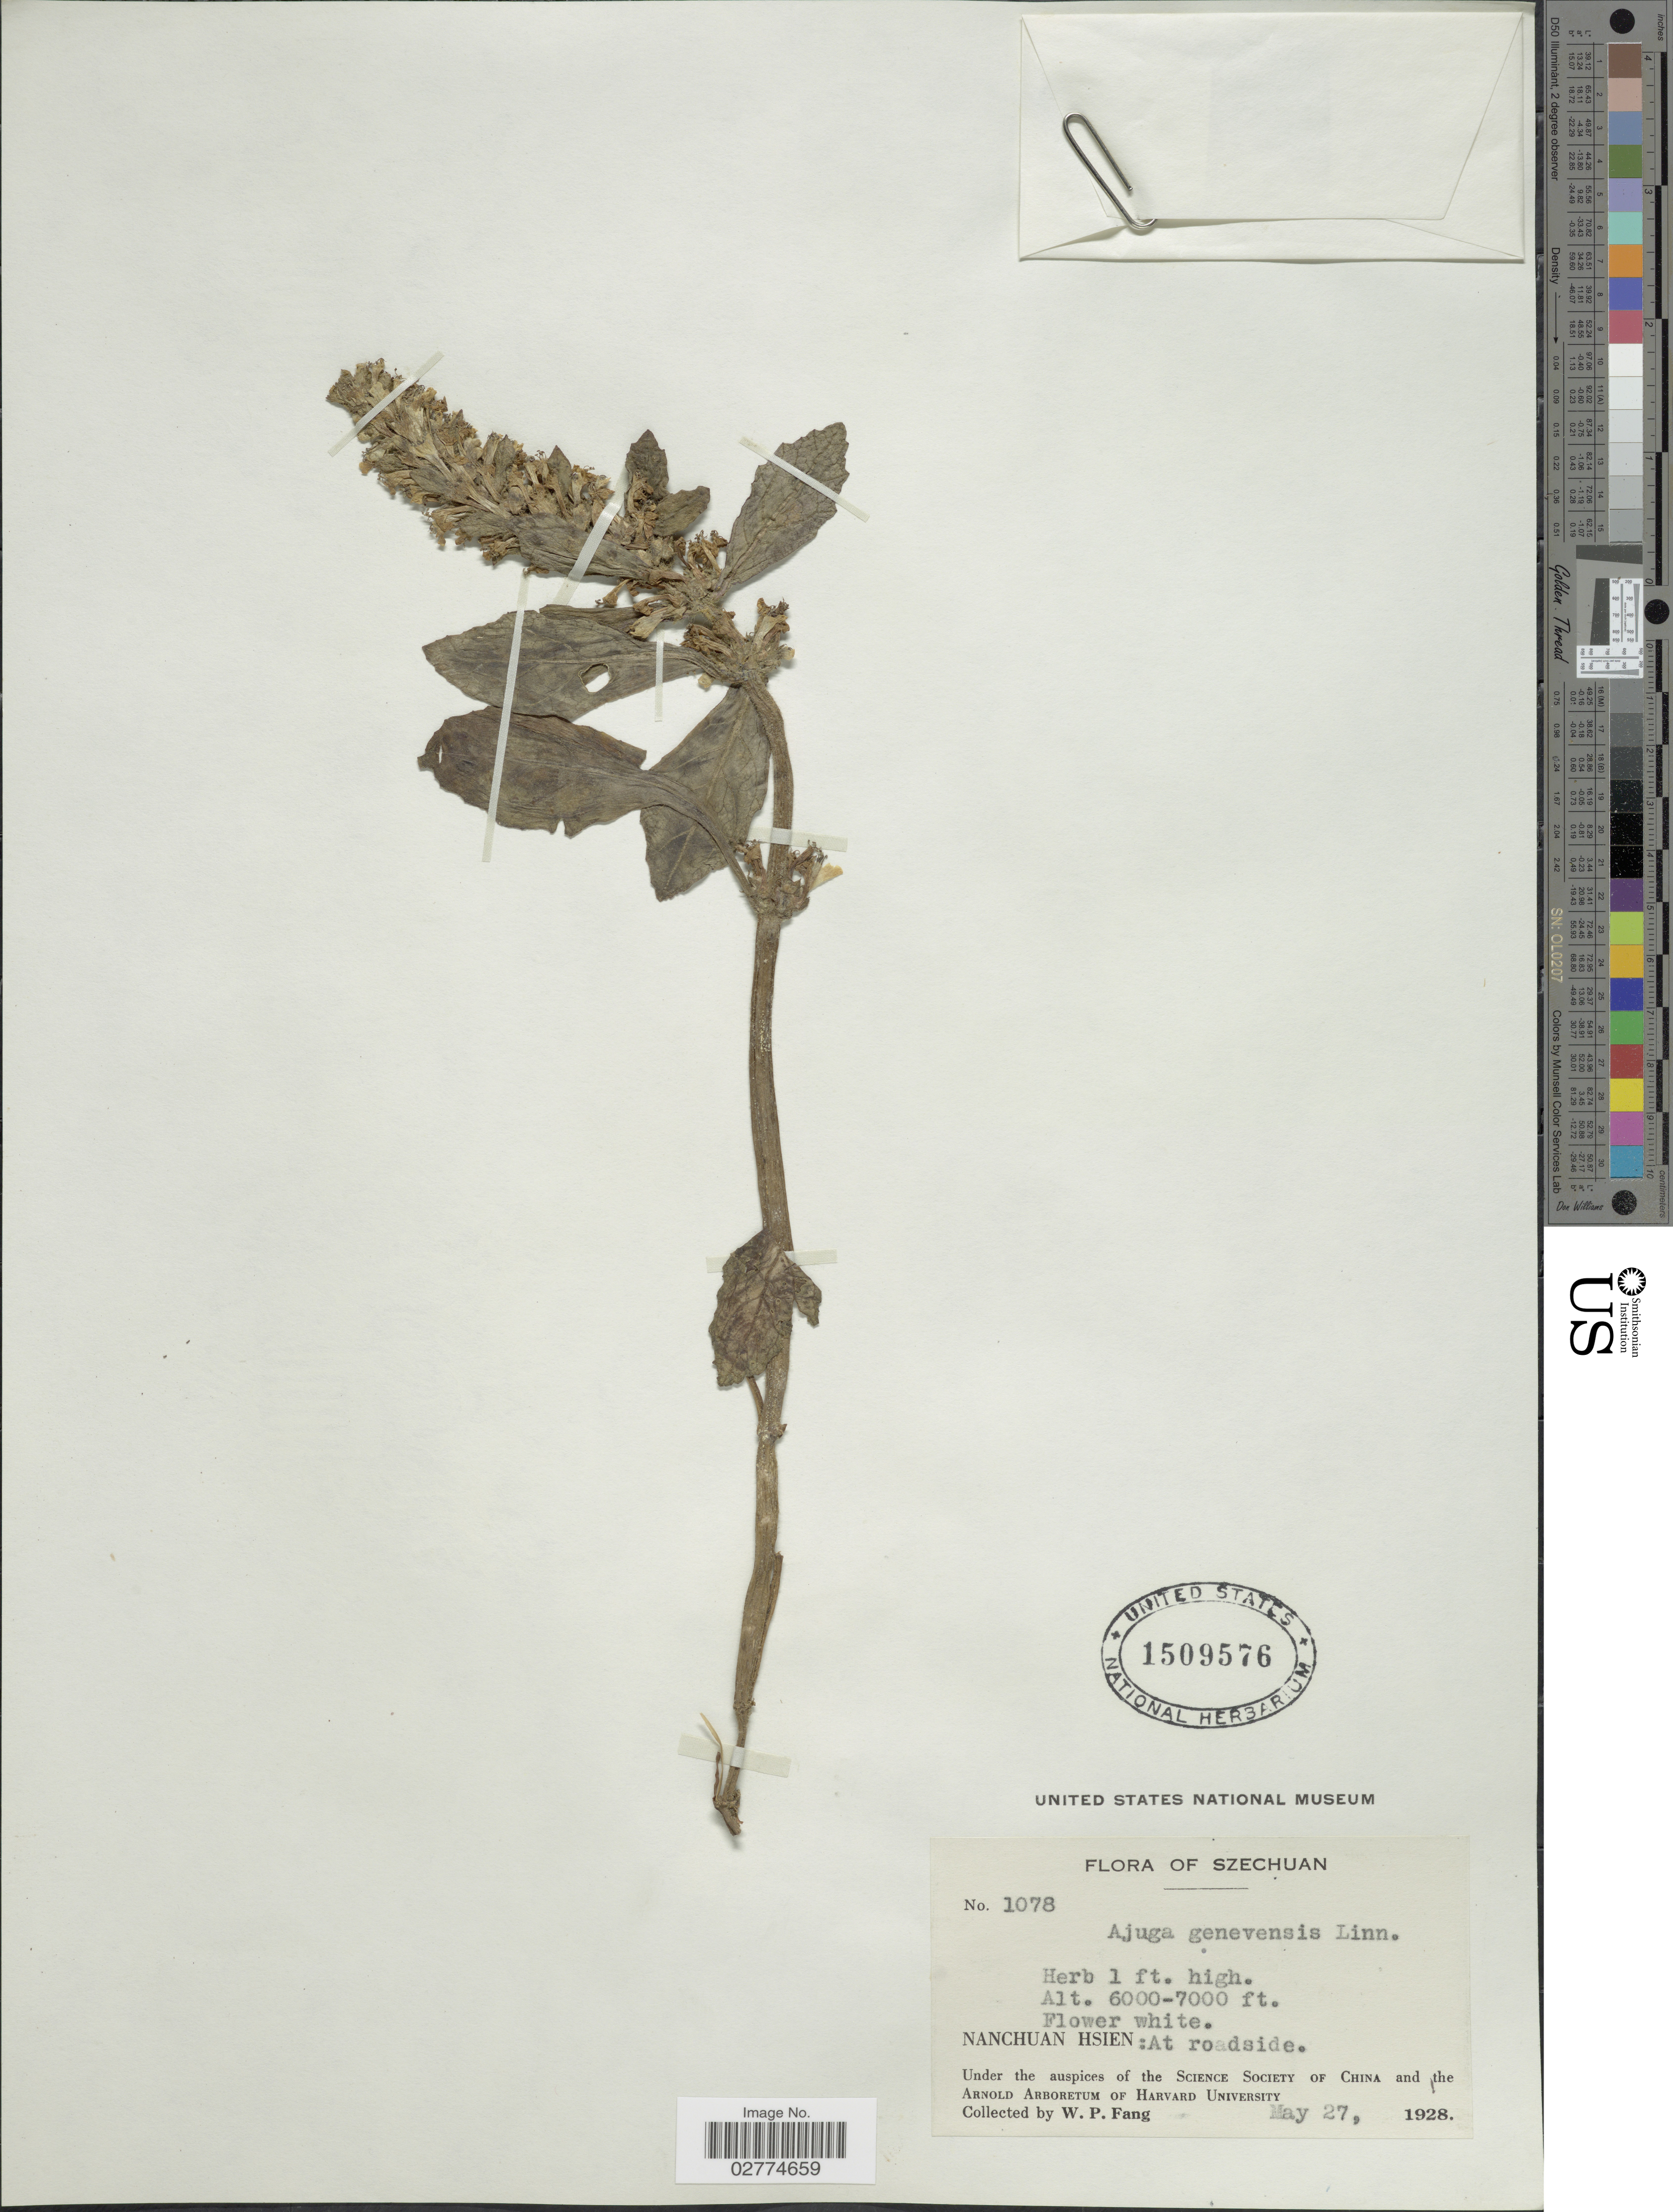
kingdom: Plantae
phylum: Tracheophyta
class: Magnoliopsida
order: Lamiales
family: Lamiaceae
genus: Ajuga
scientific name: Ajuga genevensis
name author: L.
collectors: W. P. Fang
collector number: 1078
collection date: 1928-05-27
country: China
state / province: Sichuan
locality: Szechuan, Nanchuan Hsien: At roadside.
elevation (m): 1829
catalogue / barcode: US 1509576